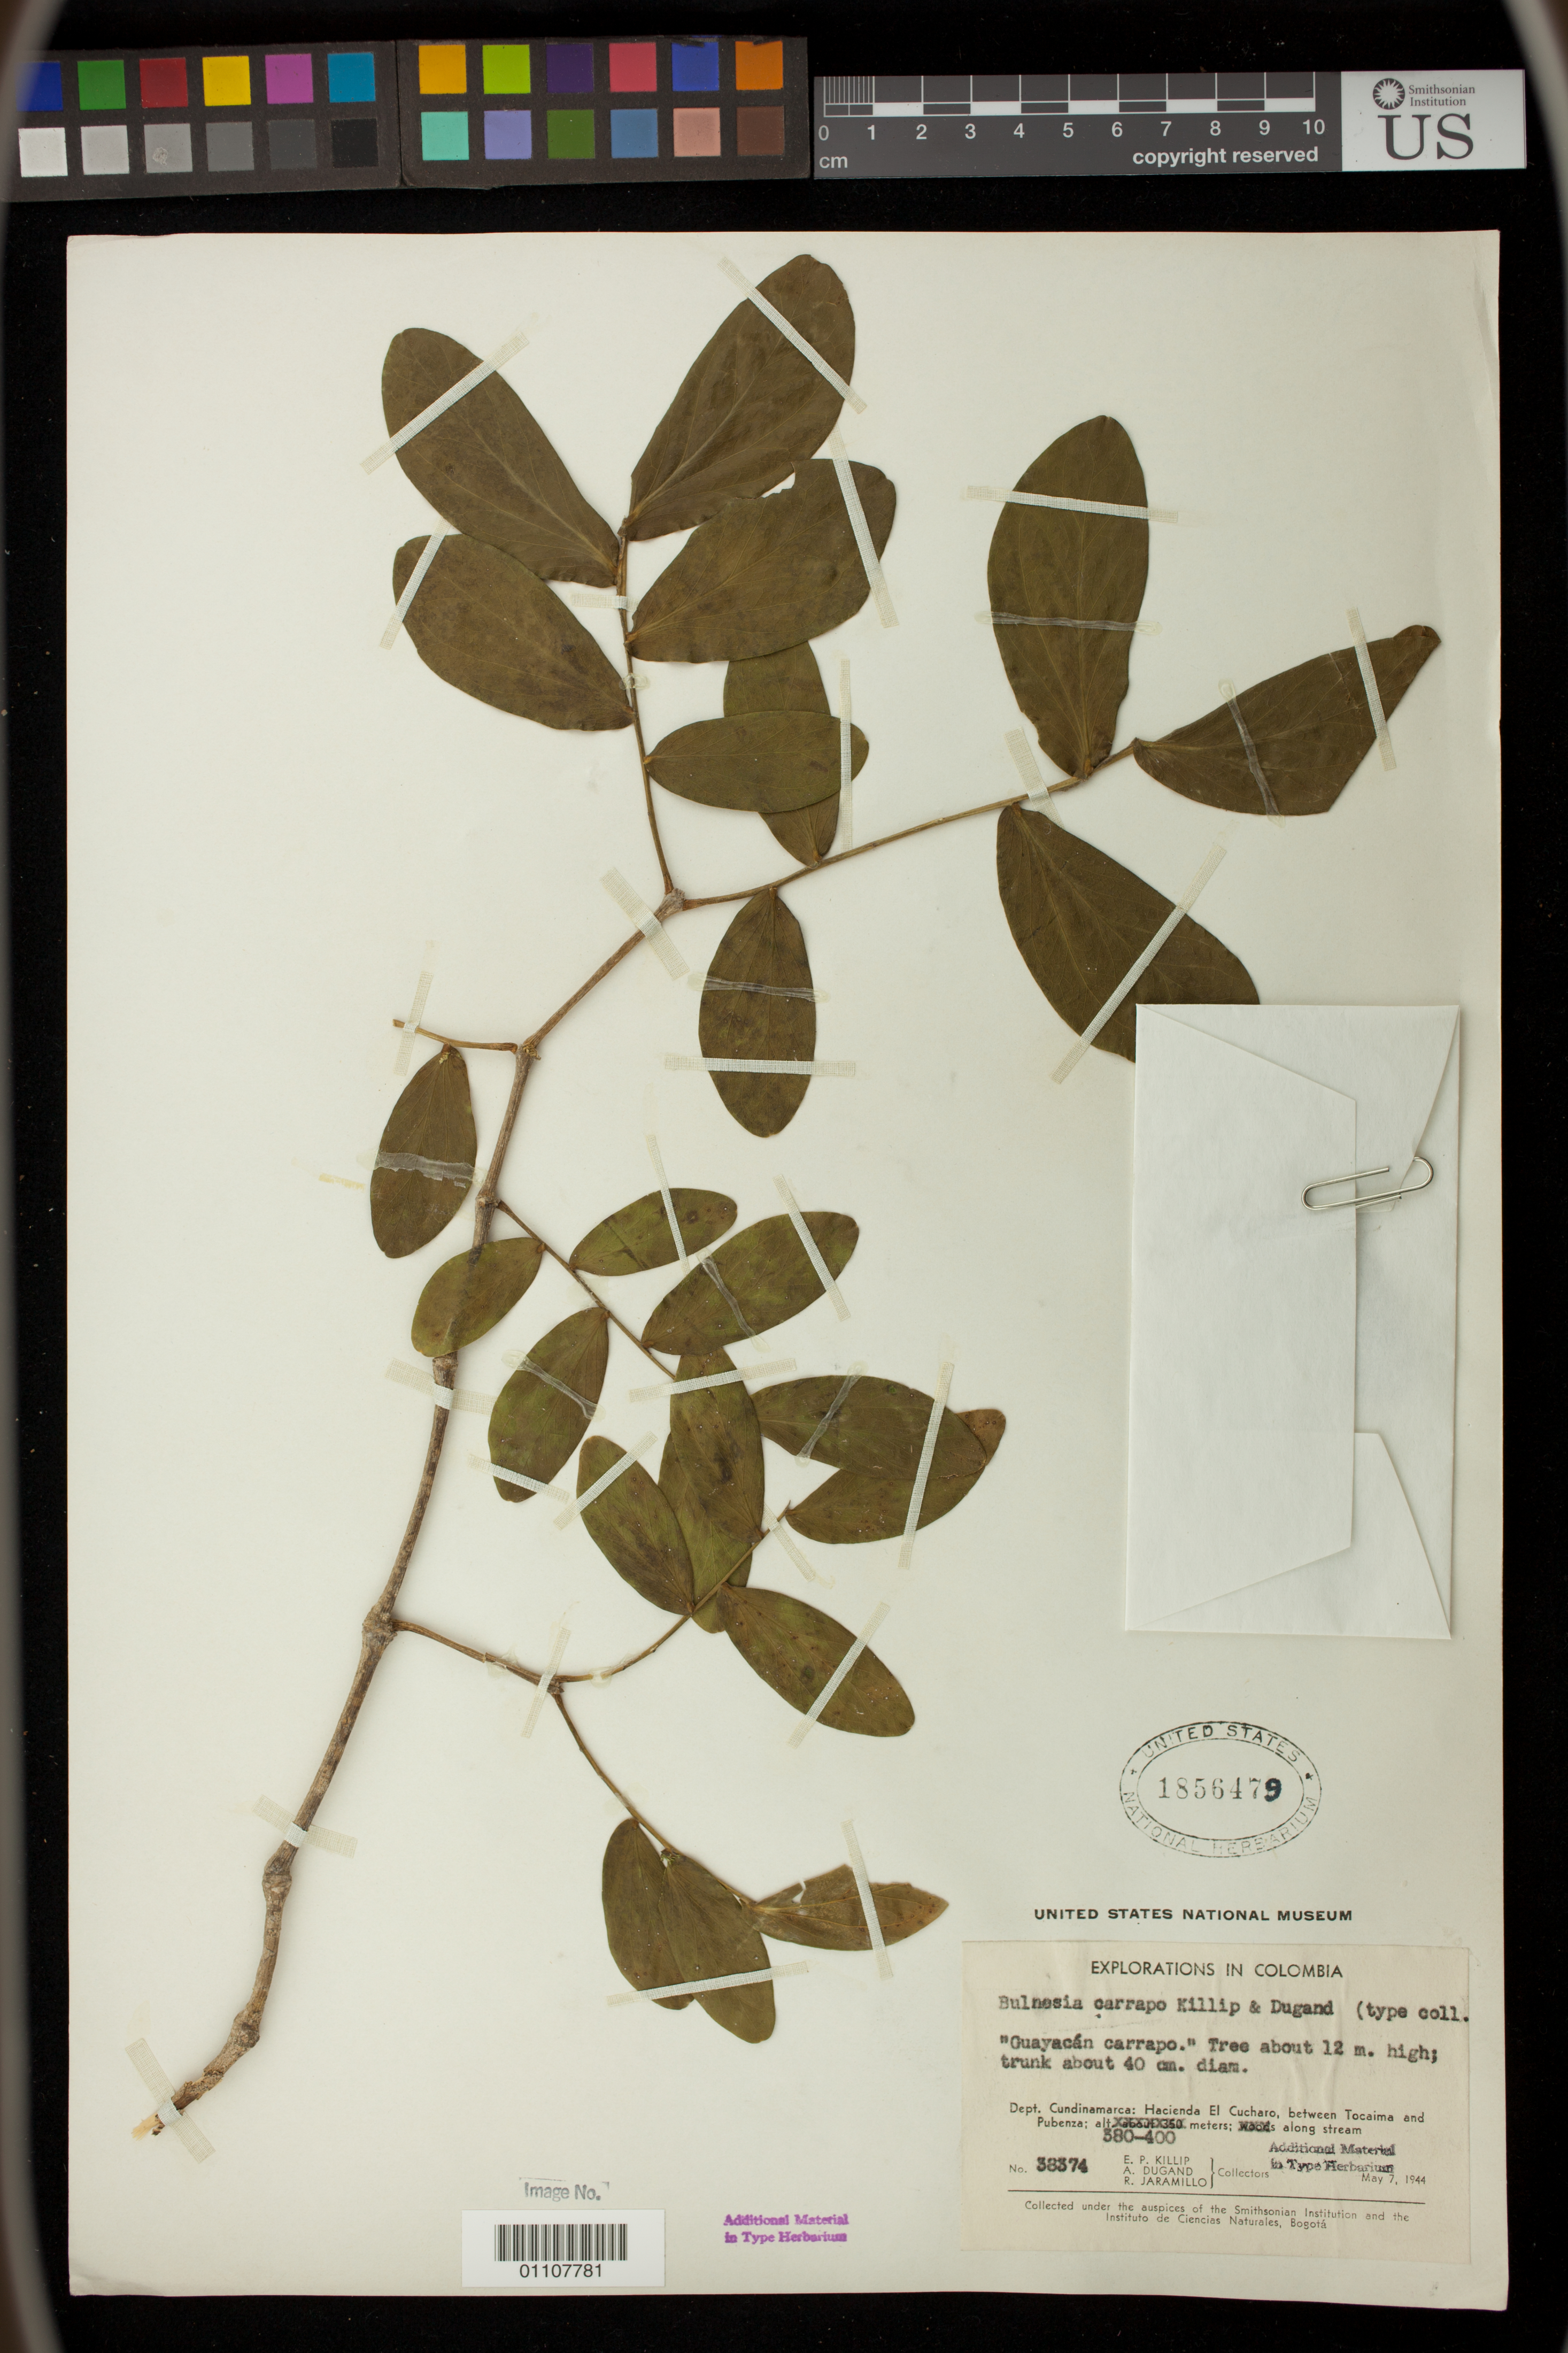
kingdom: Plantae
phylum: Tracheophyta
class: Magnoliopsida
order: Zygophyllales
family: Zygophyllaceae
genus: Bulnesia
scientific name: Bulnesia carrapo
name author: Killip & Dugand G.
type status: Isotype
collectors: E. P. Killip, A. Dugand G. & R. Jaramillo M.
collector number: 38374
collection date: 1944-05-07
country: Colombia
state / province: Cundinamarca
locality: Hacienda El Cucharo, between Tocaima and Pubenza.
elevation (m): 380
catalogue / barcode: US 1856479